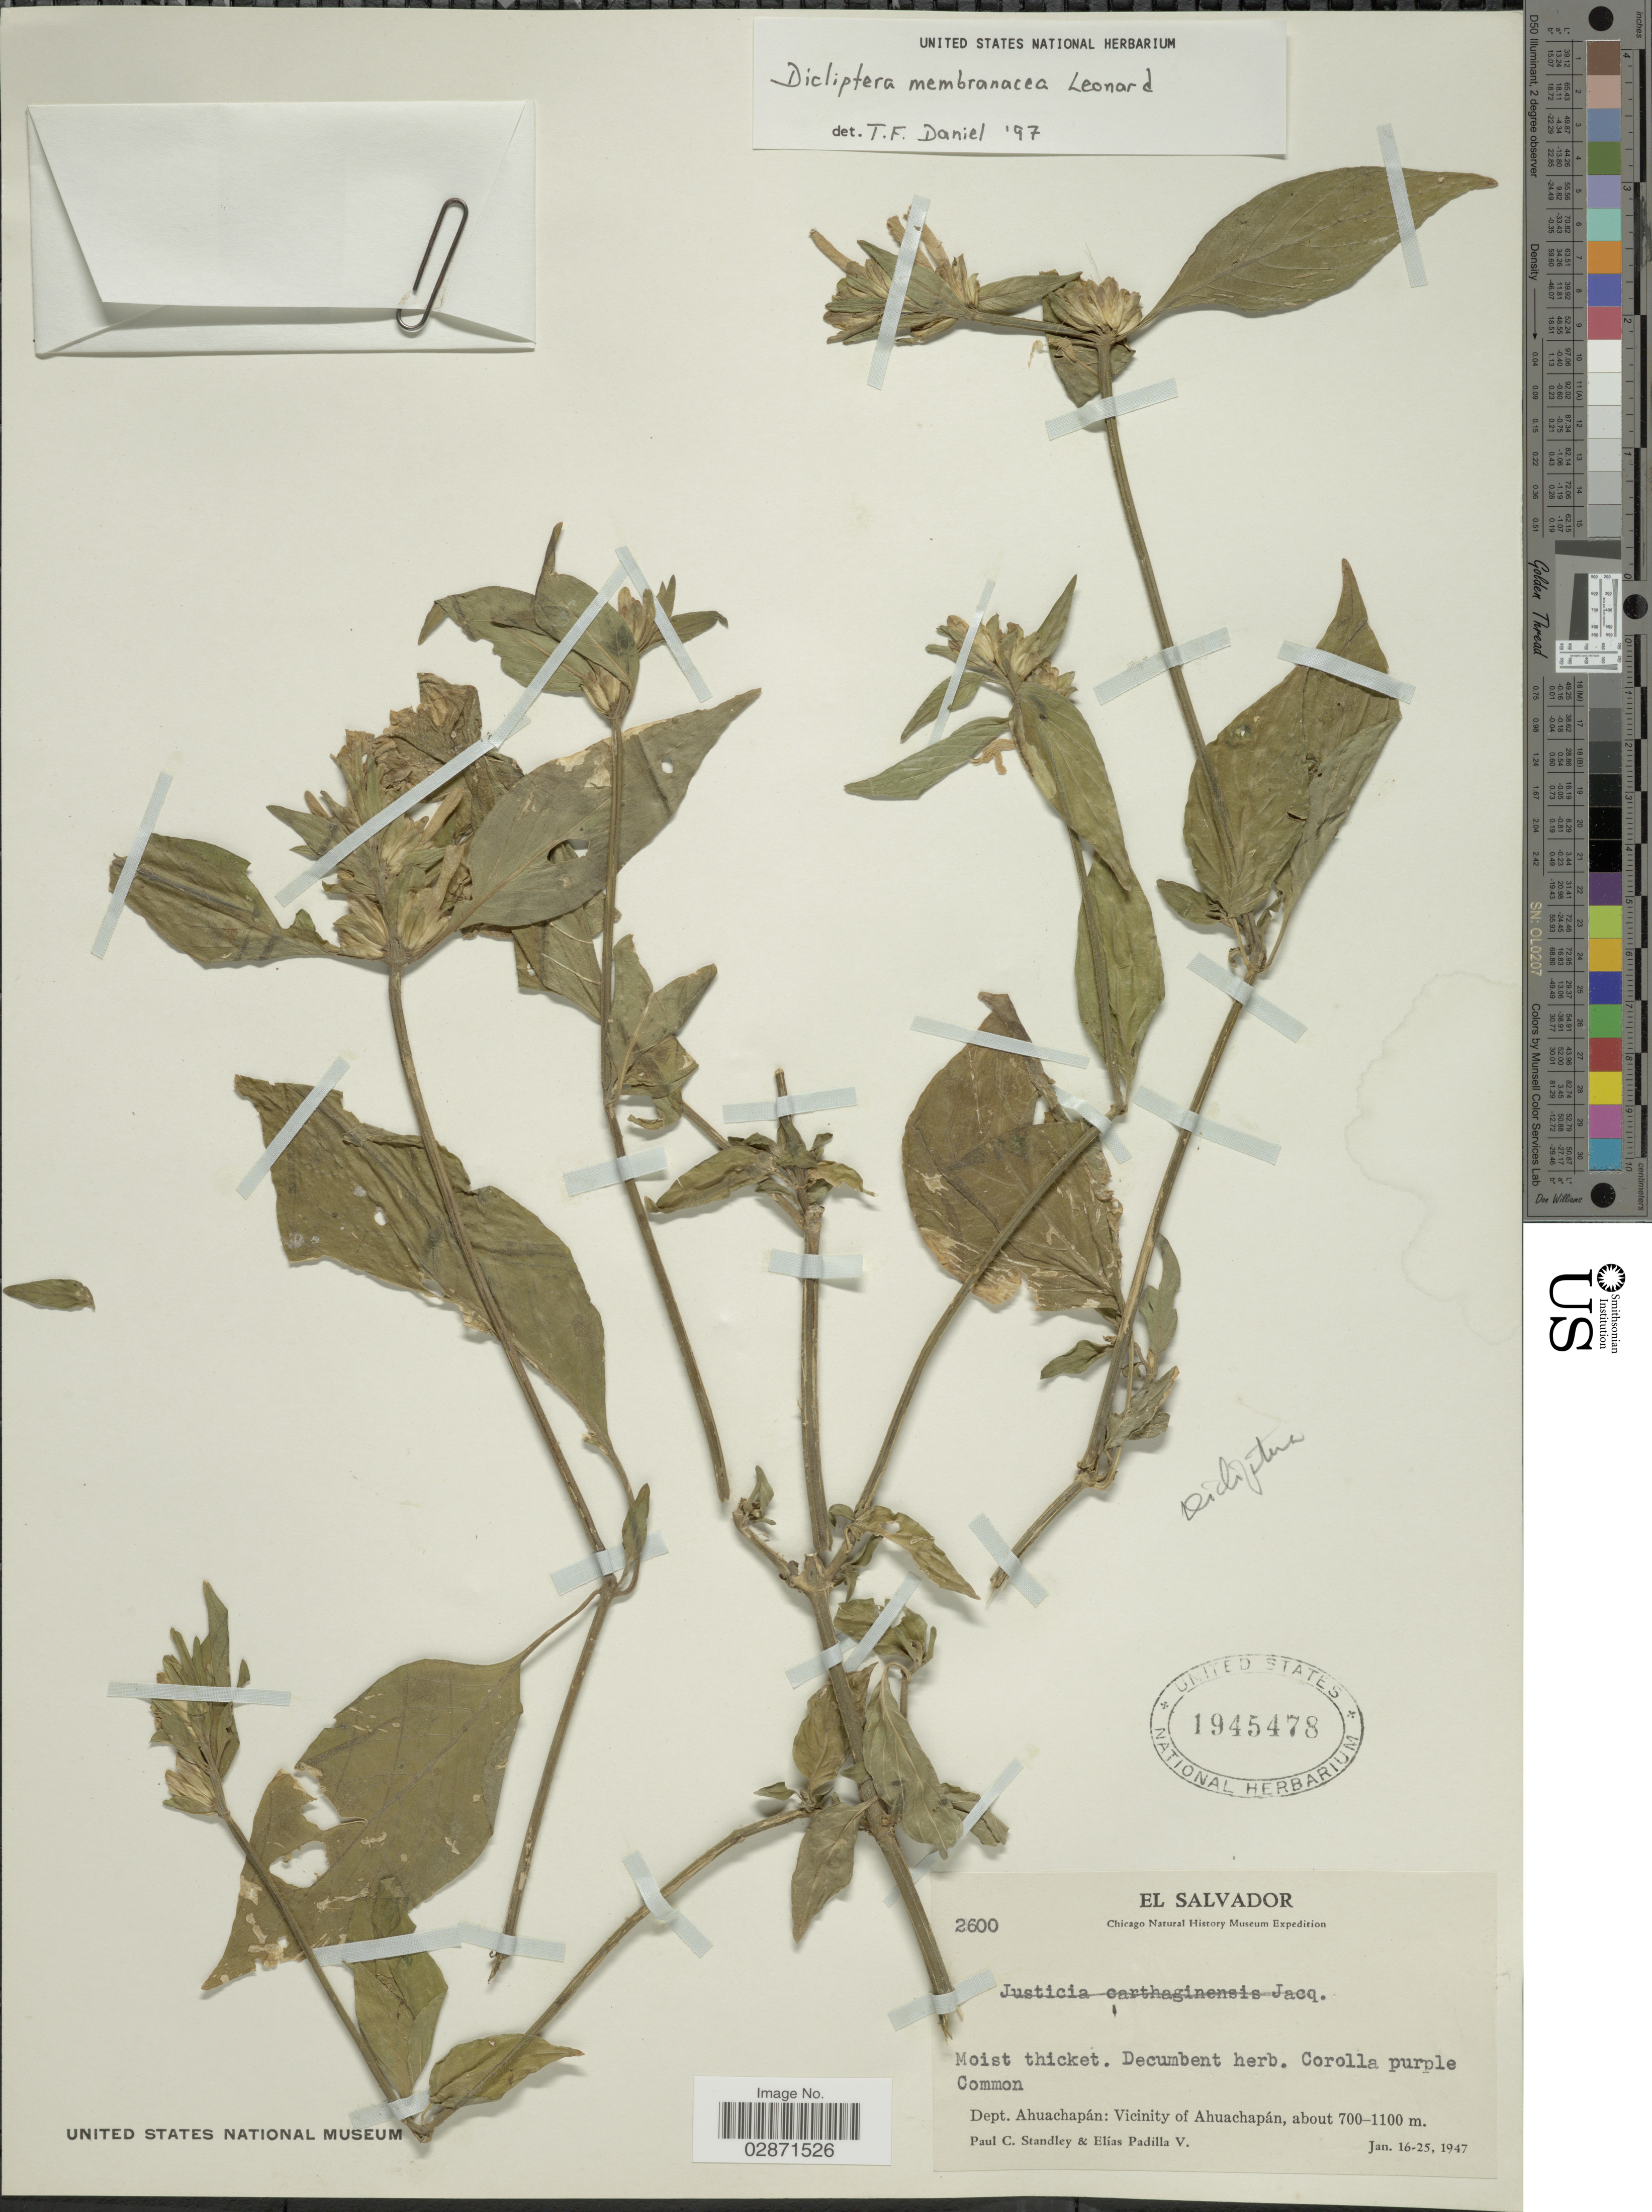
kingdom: Plantae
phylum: Tracheophyta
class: Magnoliopsida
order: Lamiales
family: Acanthaceae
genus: Dicliptera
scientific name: Dicliptera membranacea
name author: Leonard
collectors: P. C. Standley & E. Padilla V.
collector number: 2600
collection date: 1947-01-16/1947-01-25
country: El Salvador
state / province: Ahuachapan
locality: Dept. Ahuachapán: Vicinity of Ahuachapán.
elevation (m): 700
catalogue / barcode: US 1945478